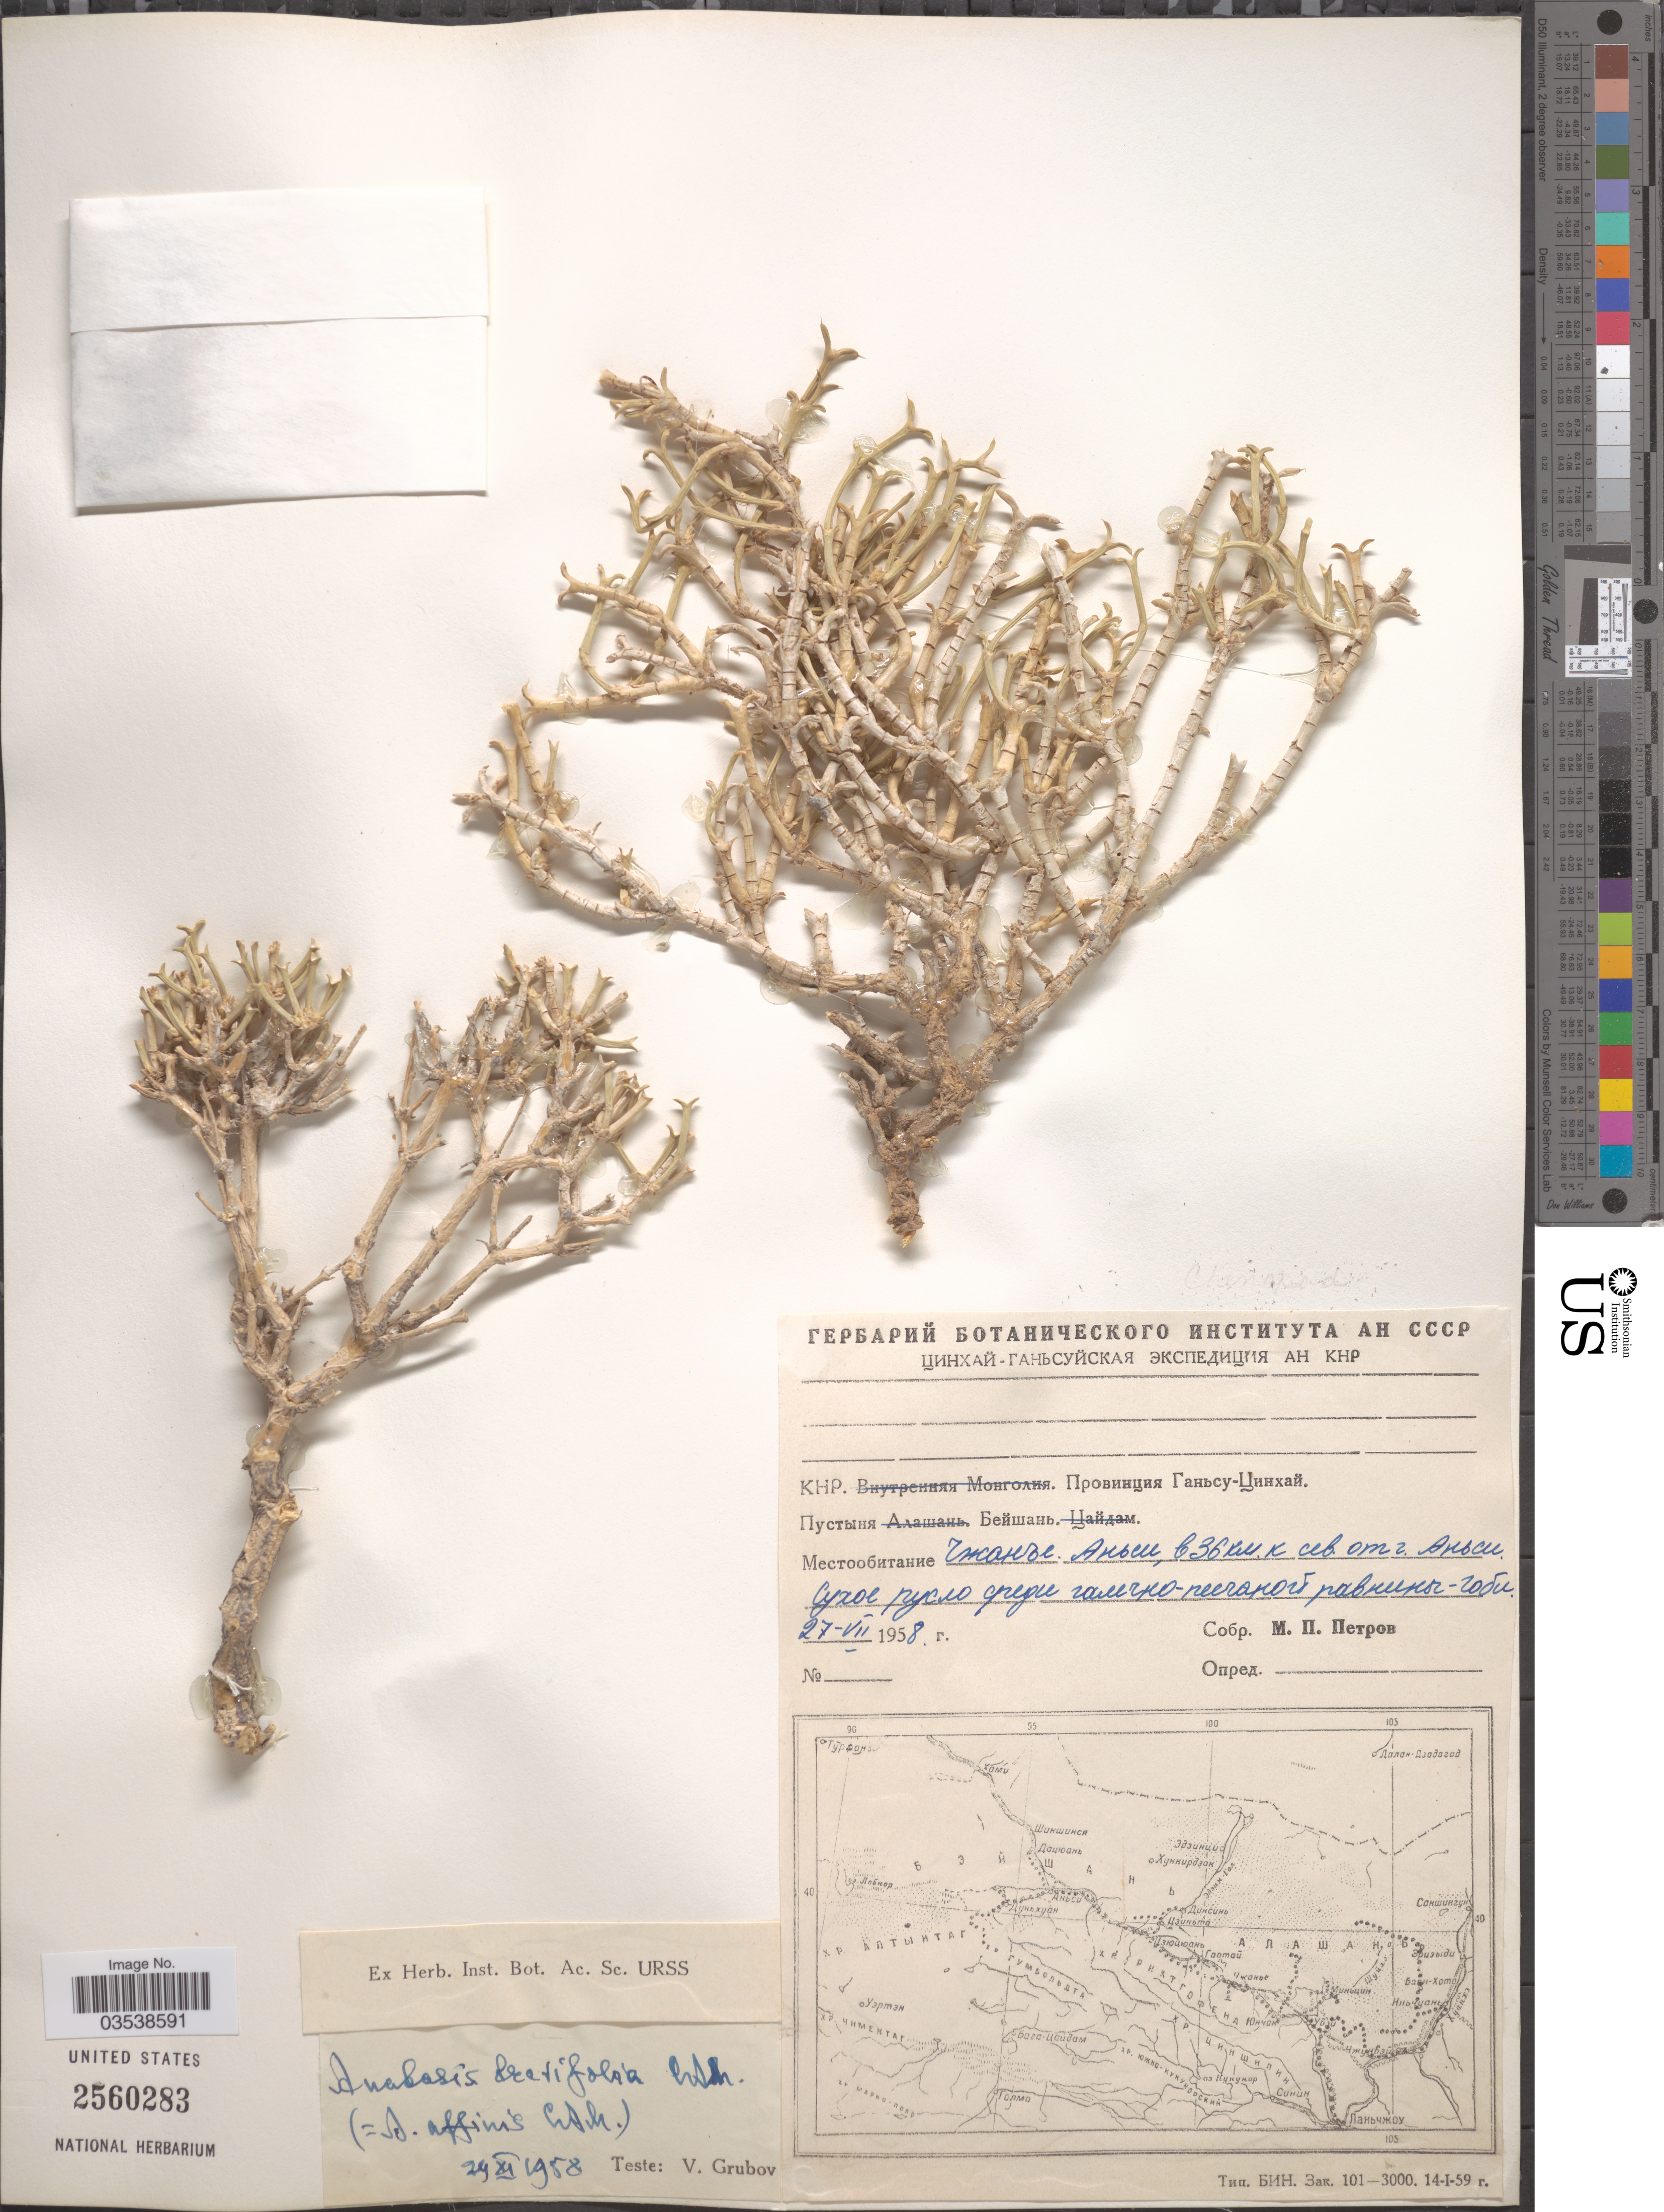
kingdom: Plantae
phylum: Tracheophyta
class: Magnoliopsida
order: Caryophyllales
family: Amaranthaceae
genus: Anabasis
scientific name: Anabasis brevifolia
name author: C.A. Mey.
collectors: M. Petrov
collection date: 1958-07-27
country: China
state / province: Gansu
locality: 36 km N of Ansi.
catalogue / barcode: US 2560283